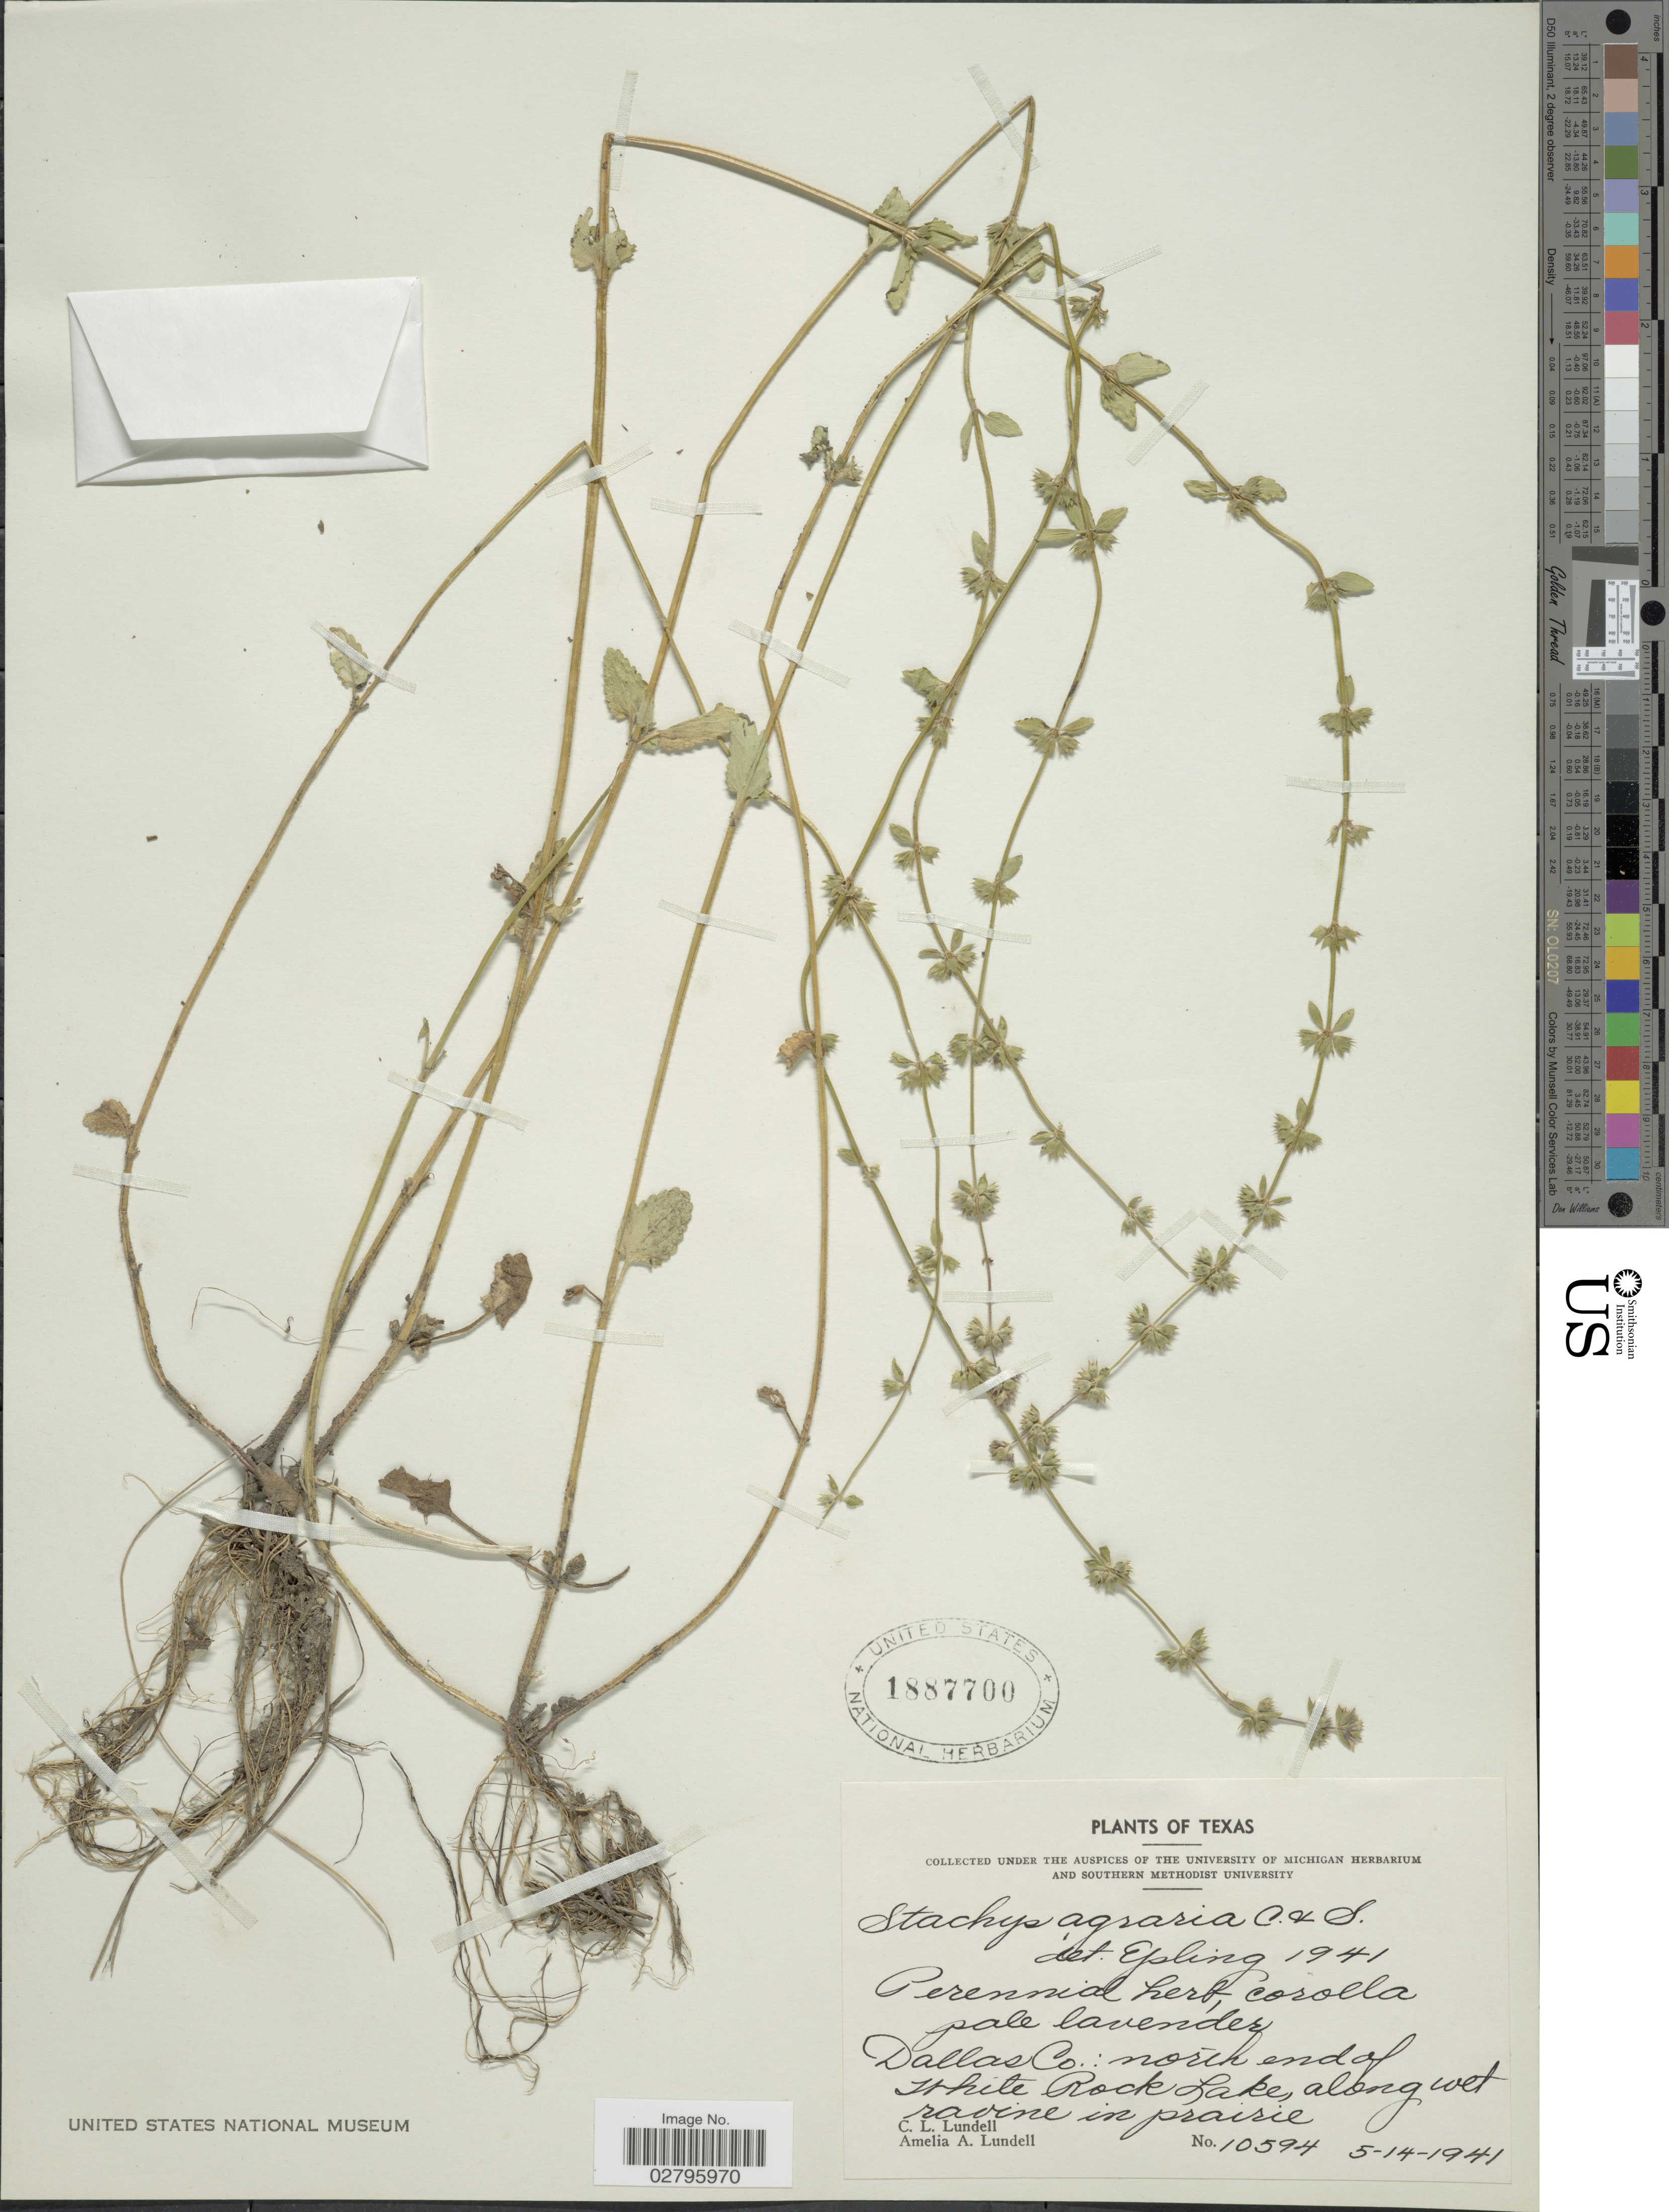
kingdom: Plantae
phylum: Tracheophyta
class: Magnoliopsida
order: Lamiales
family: Lamiaceae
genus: Stachys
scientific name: Stachys agraria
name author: Schltdl. & Cham.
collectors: C. L. Lundell & A. A. Lundell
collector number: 10594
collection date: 1941-05-14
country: United States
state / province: Texas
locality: Dallas Co.: north end of White Rock Lake, along wet ravine in prairie.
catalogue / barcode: US 1887700